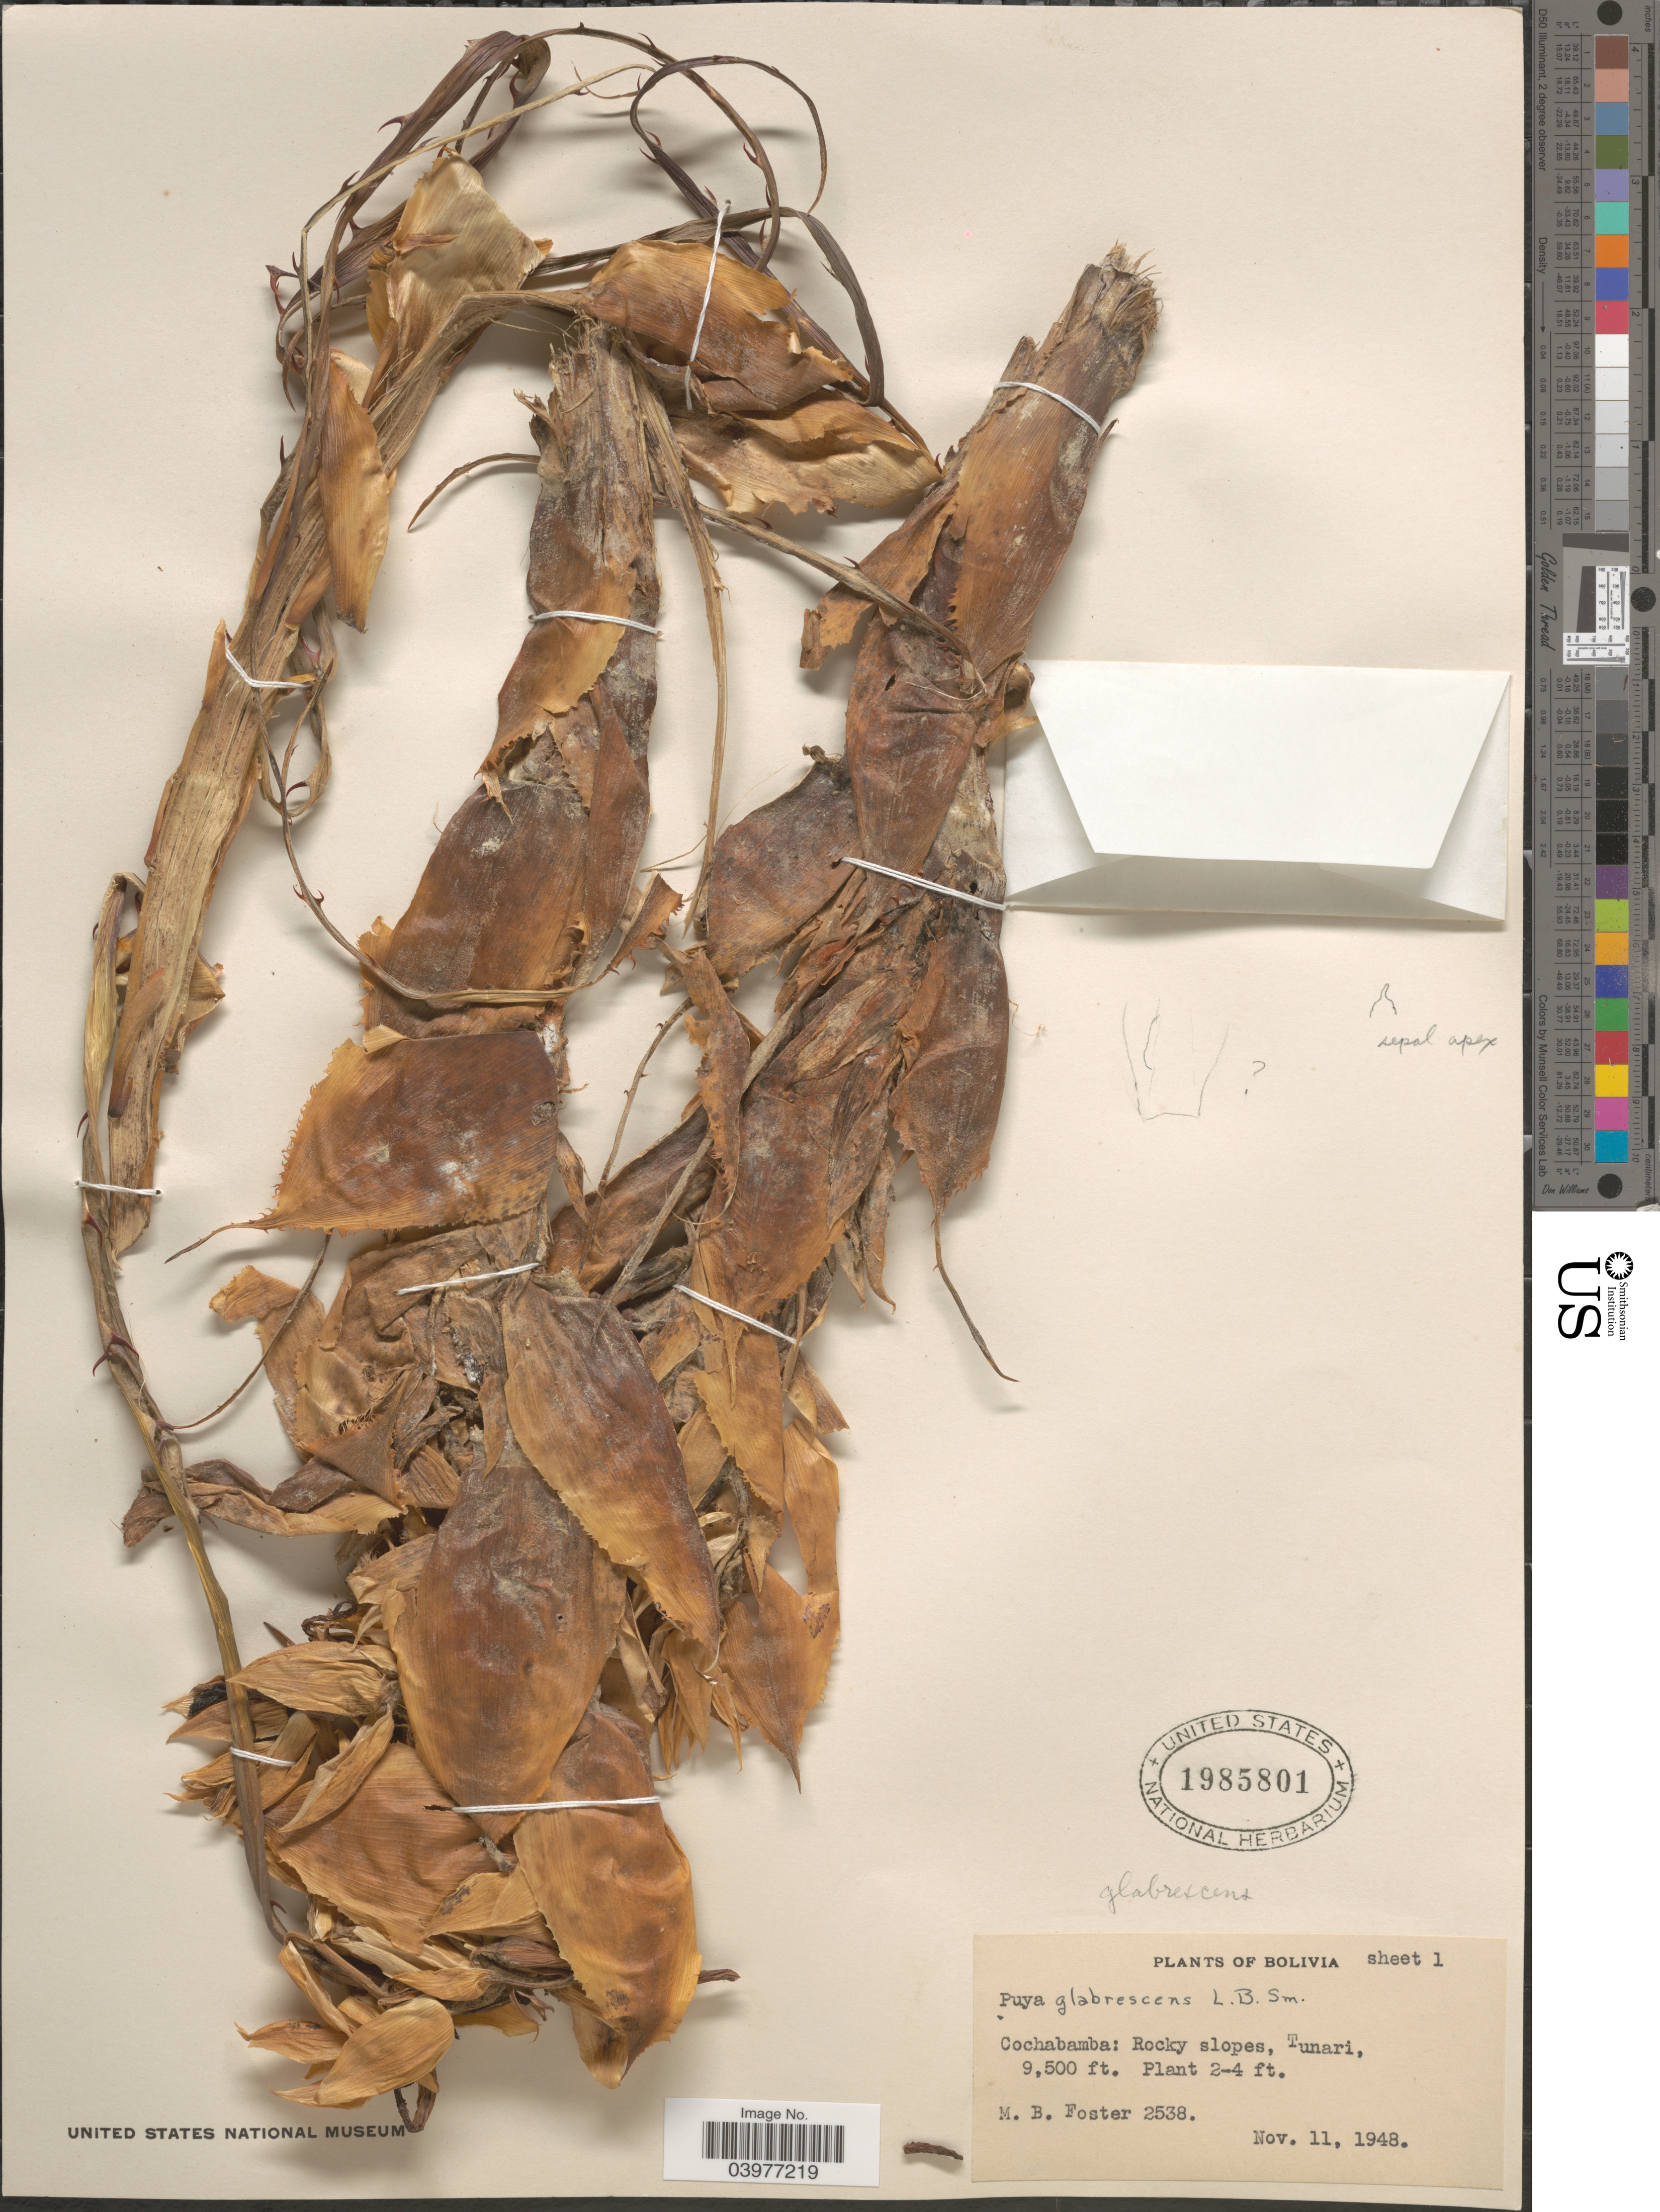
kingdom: Plantae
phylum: Tracheophyta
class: Liliopsida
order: Poales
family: Bromeliaceae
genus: Puya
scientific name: Puya glabrescens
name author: L.B. Sm.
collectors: M. B. Foster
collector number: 2538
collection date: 1948-11-11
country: Bolivia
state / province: Cochabamba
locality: Rocky slopes, Tunari.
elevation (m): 2896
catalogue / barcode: US 1985801